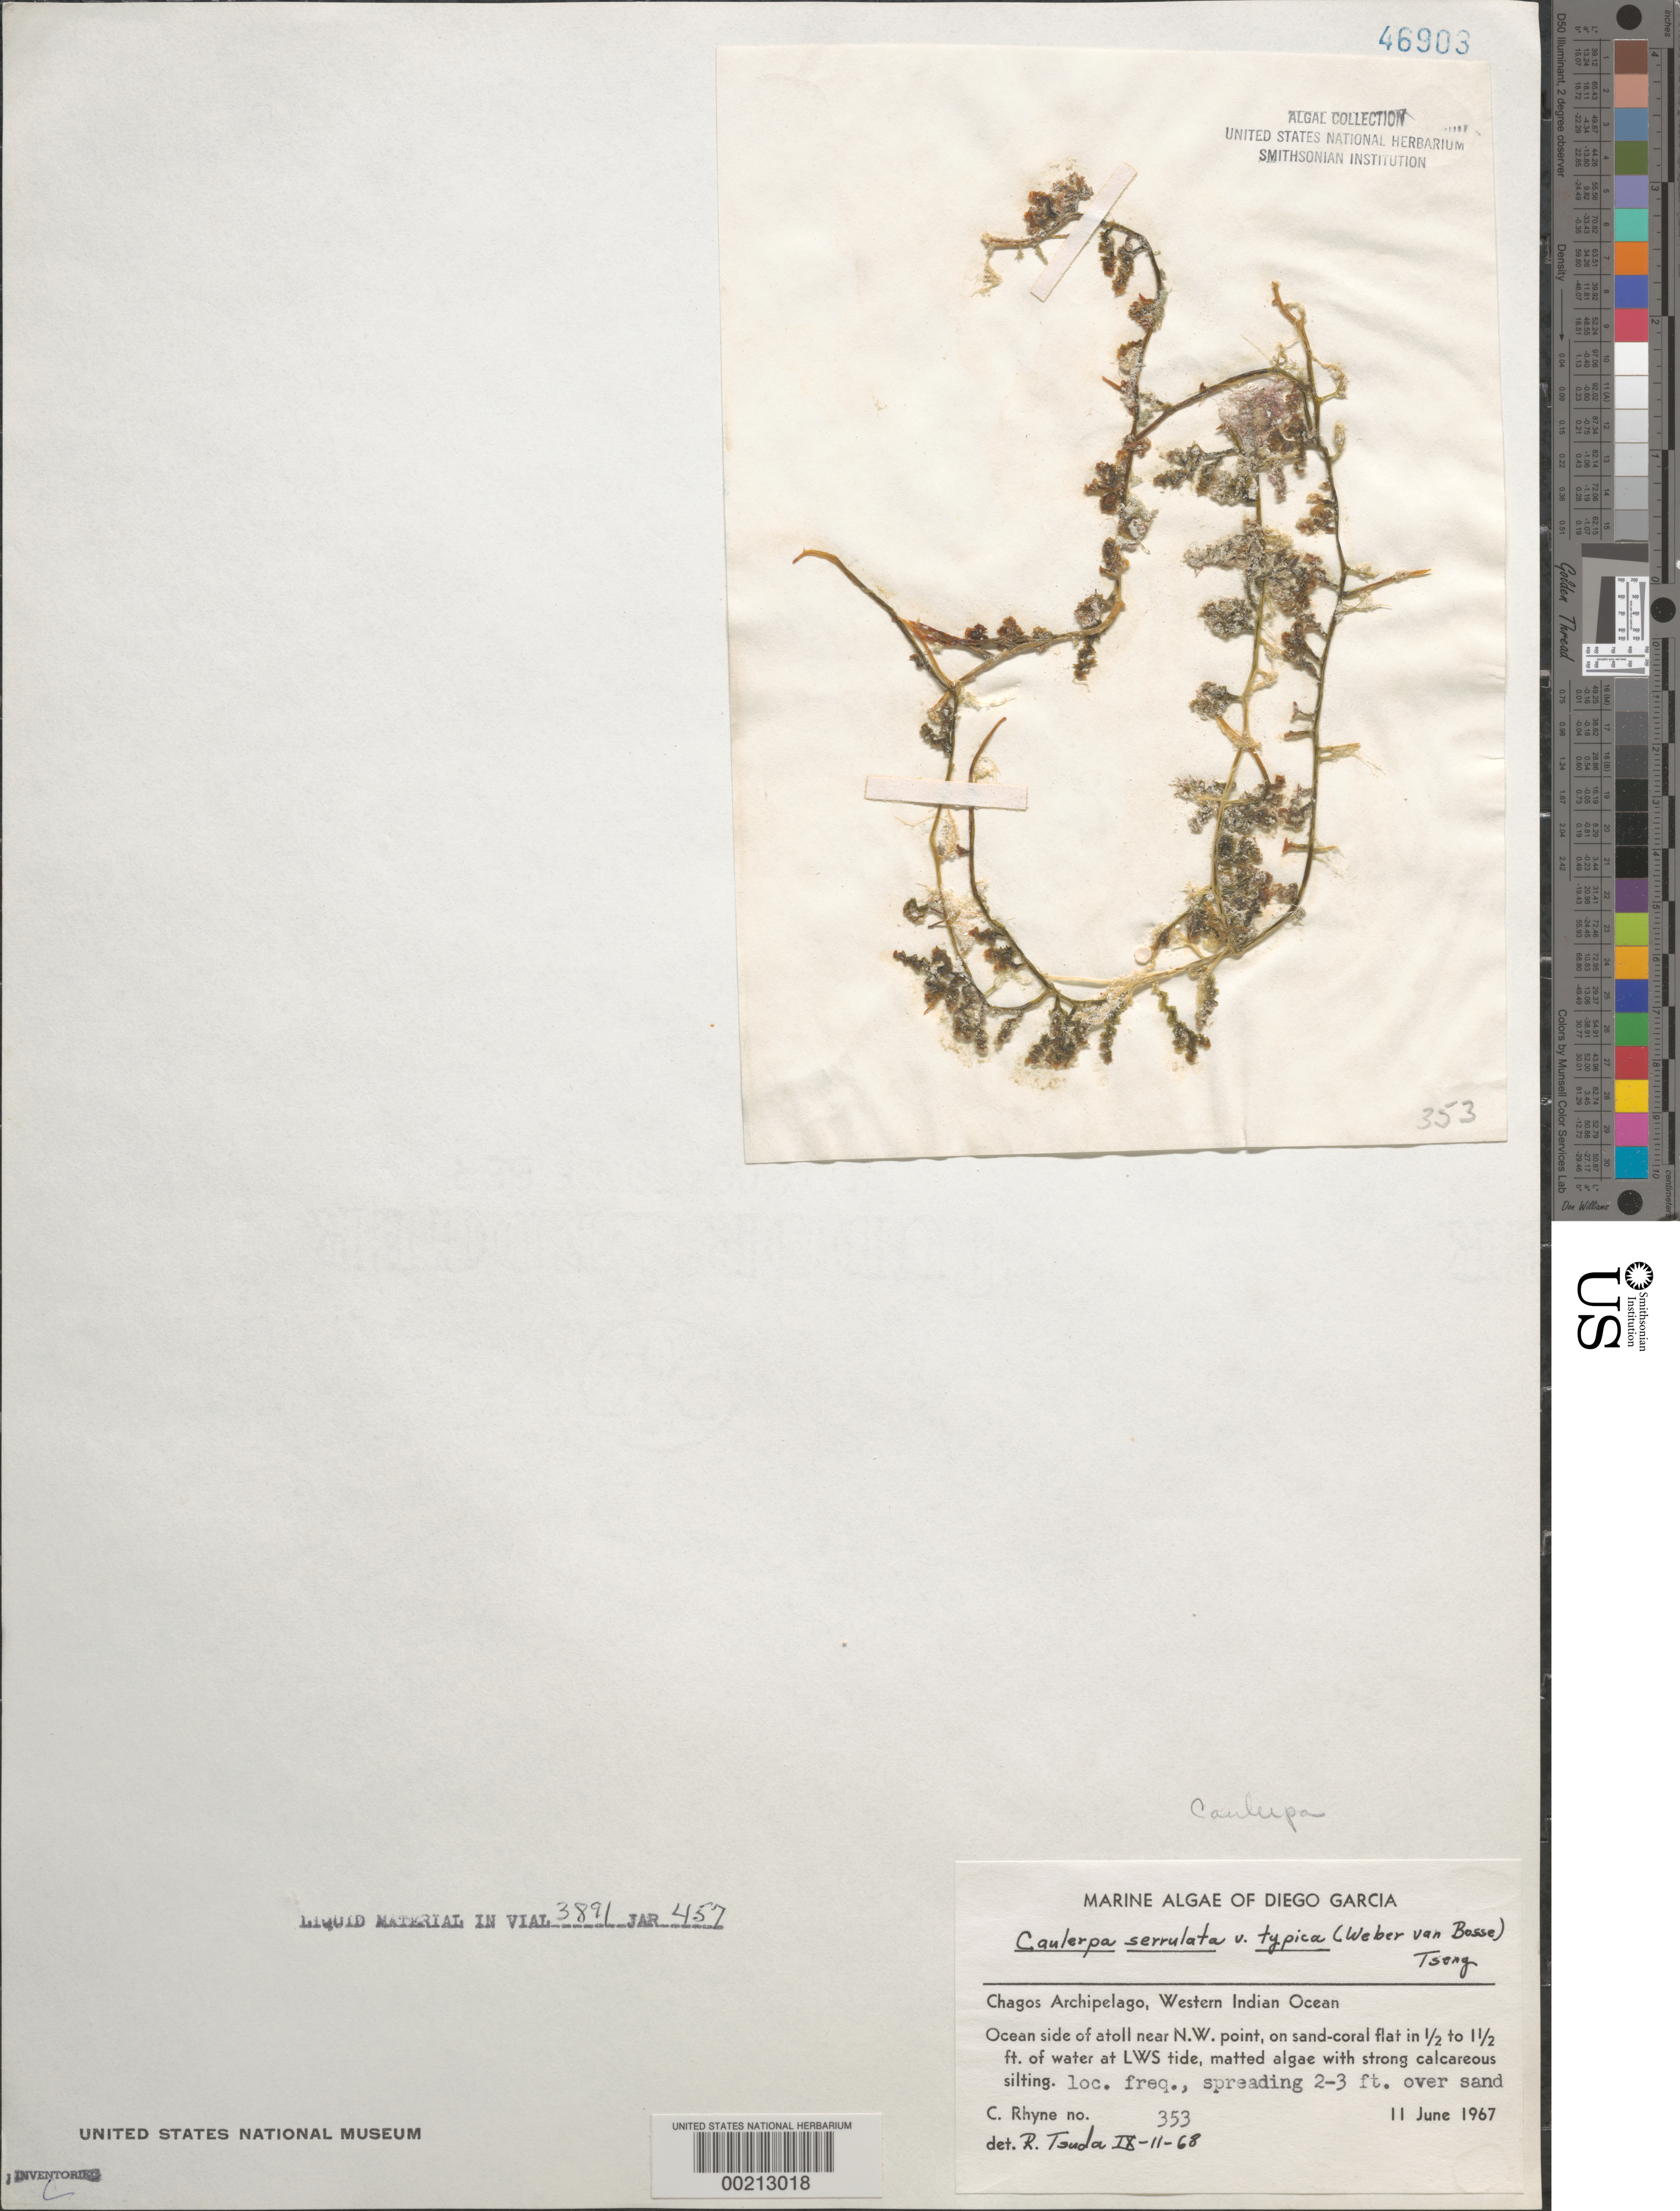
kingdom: Plantae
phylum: Chlorophyta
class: Ulvophyceae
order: Bryopsidales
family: Caulerpaceae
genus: Caulerpa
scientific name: Caulerpa serrulata var. typica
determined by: Tsuda, R. T.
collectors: C. Rhyne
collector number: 353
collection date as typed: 11 Jun 1967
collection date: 1967-06-11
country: British Indian Ocean Territory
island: Diego Garcia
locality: Near Northwest Point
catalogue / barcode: US 46903